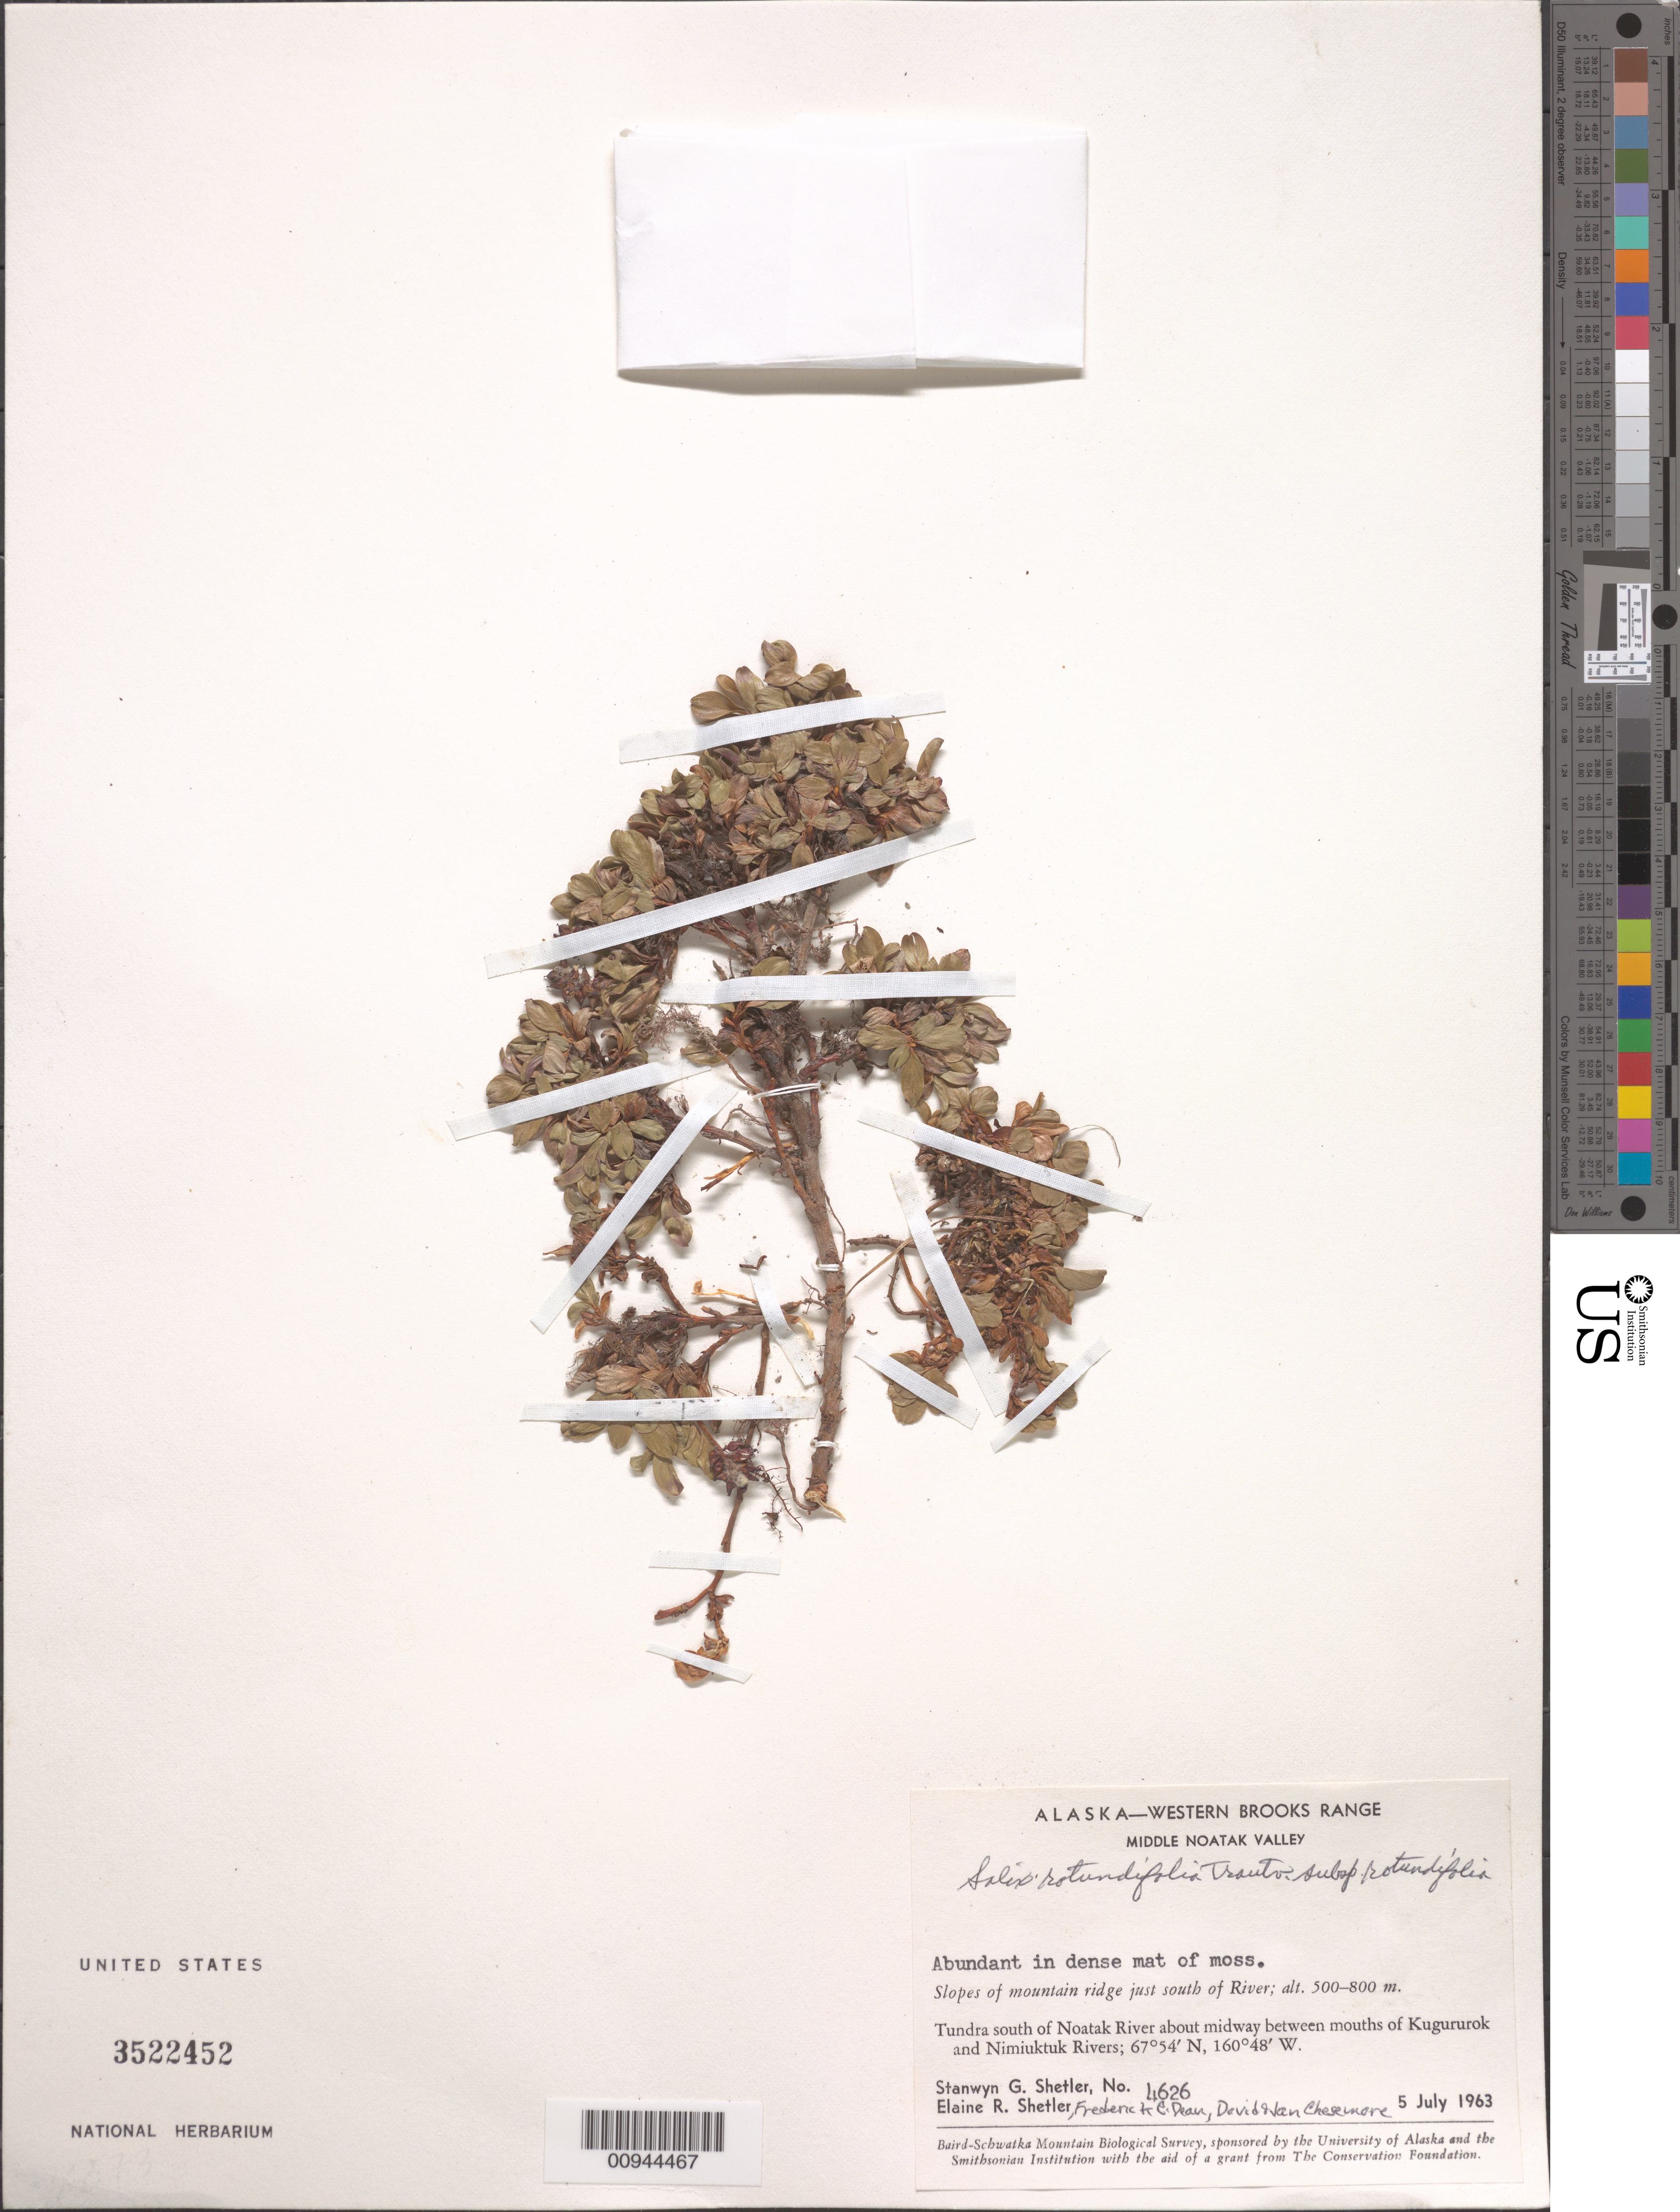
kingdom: Plantae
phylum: Tracheophyta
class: Magnoliopsida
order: Saxifragales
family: Saxifragaceae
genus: Saxifraga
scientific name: Saxifraga rotundifolia subsp. rotundifolia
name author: Trautv.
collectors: S. Shetler, E. R. Shetler, F. C. Dean, D. Chesemore & J. Chesemore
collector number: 4626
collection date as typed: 05 Jul 1963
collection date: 1963-07-05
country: United States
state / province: Alaska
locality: S of Noatak River about midway between mouths of Kugururok and Nimiuktuk Rivers. Western Brooks Range, Middle Noatak Valley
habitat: Tundra. Slopes of mountain ridge just south of River. In dense mat of moss.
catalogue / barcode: US 3522452